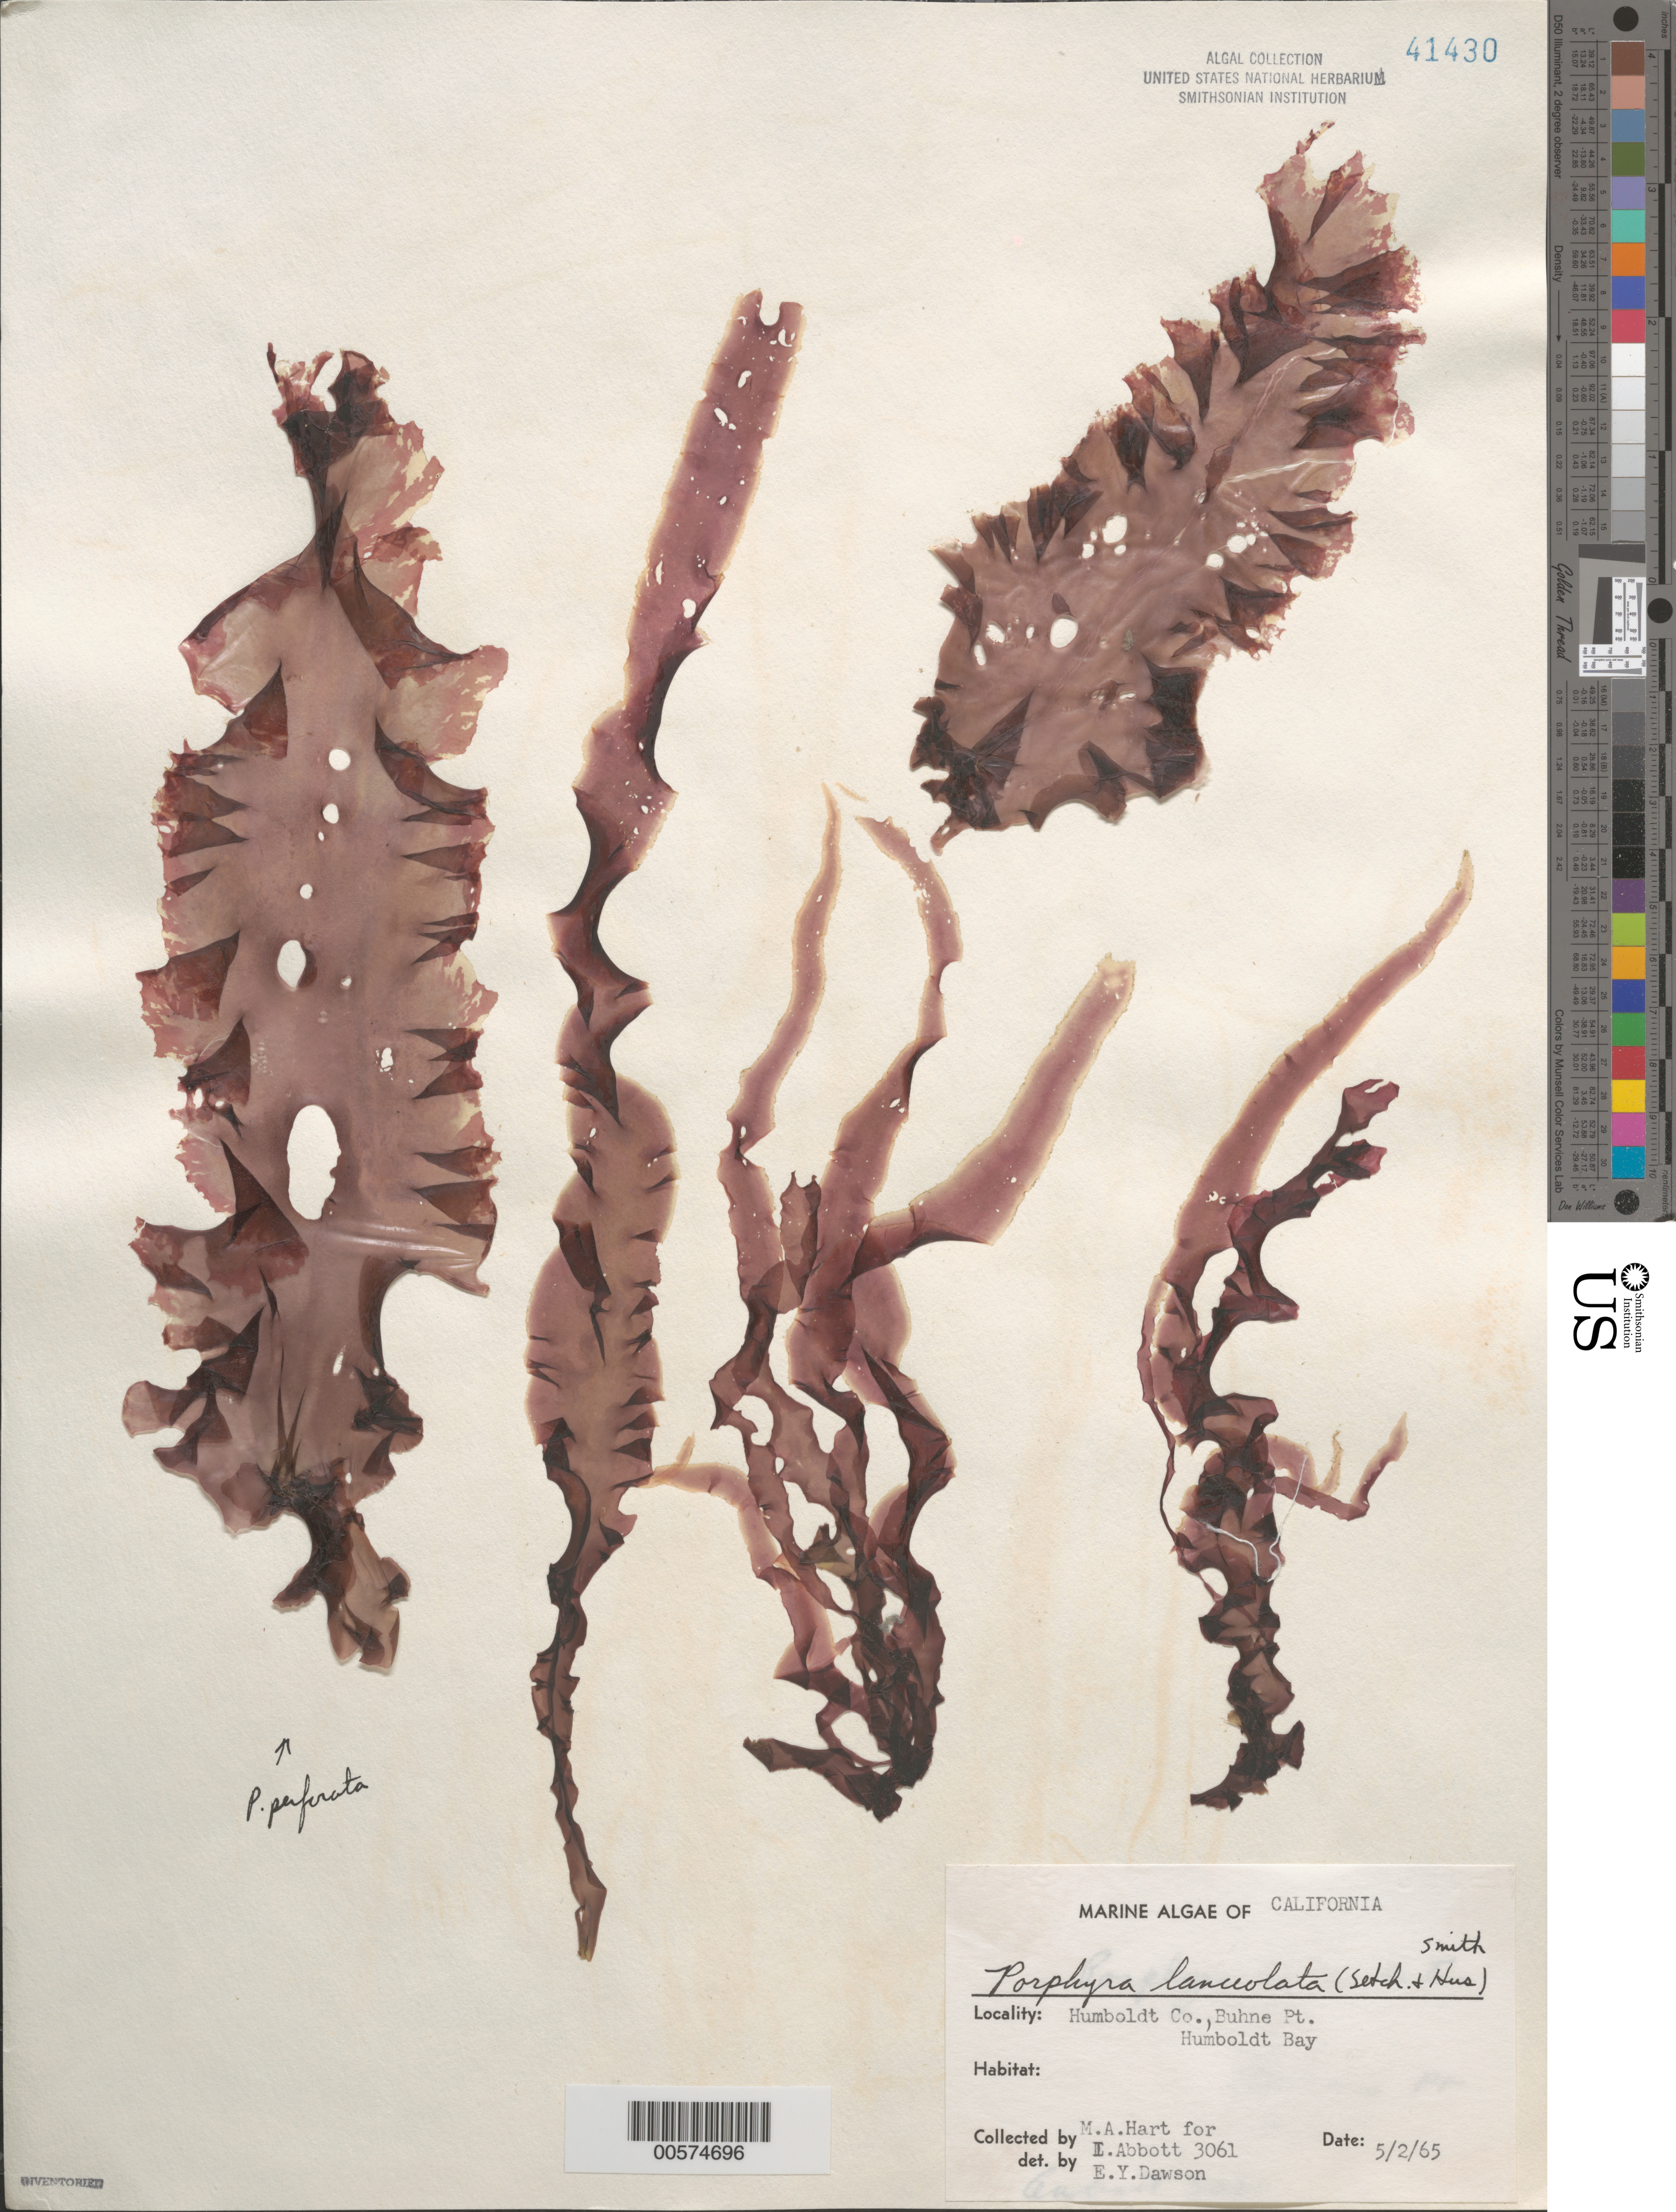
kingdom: Plantae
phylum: Rhodophyta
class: Bangiophyceae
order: Bangiales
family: Bangiaceae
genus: Pyropia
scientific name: Pyropia lanceolata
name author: (Setchell & Hus) S.C. Lindstrom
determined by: Algae name updating Project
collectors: M. A. Hart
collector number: IAA 3061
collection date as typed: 02 May 1965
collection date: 1965-05-02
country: United States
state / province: California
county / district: Humboldt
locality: Buhne Point, Humboldt Bay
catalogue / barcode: US 41430